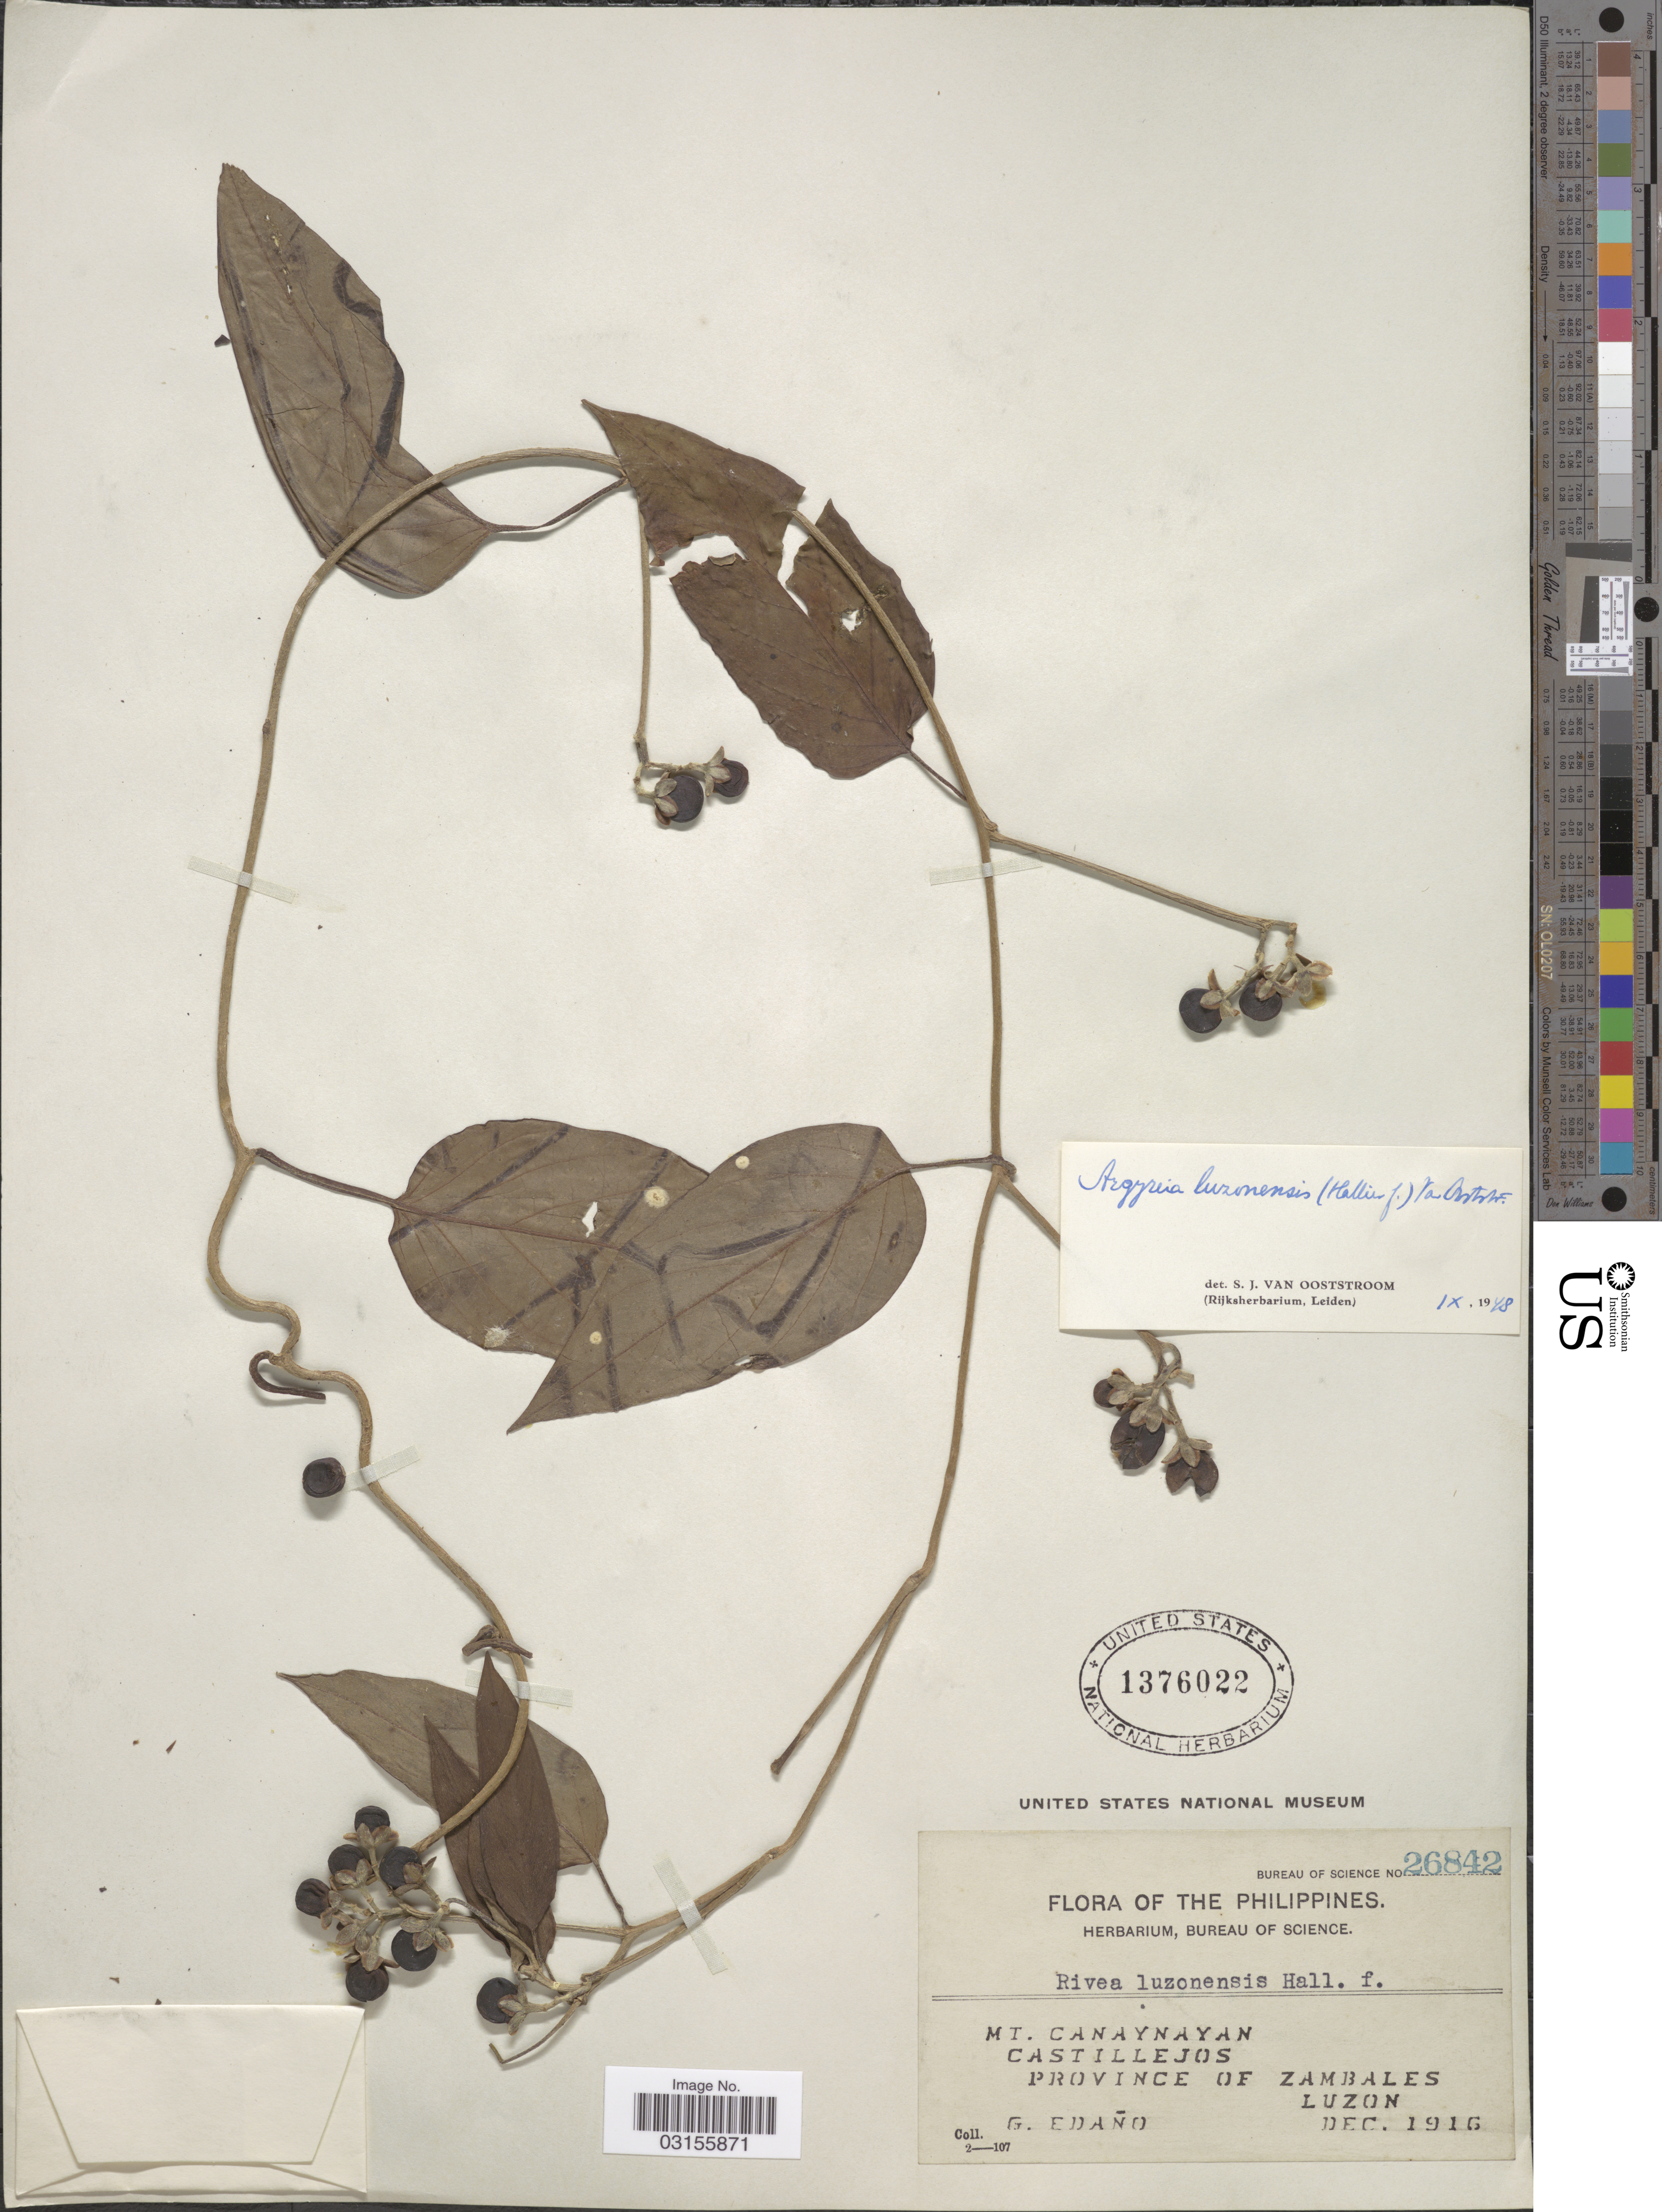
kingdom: Plantae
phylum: Tracheophyta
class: Magnoliopsida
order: Solanales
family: Convolvulaceae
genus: Argyreia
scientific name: Argyreia luzonensis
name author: (Hallier f.) Ooststr.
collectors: G. Edaño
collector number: Bureau of Science 26842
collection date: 1916-12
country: Philippines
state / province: Central Luzon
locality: Mt. Canaynayan. Castillejos. Province of Zambales, Luzon.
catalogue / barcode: US 1376022